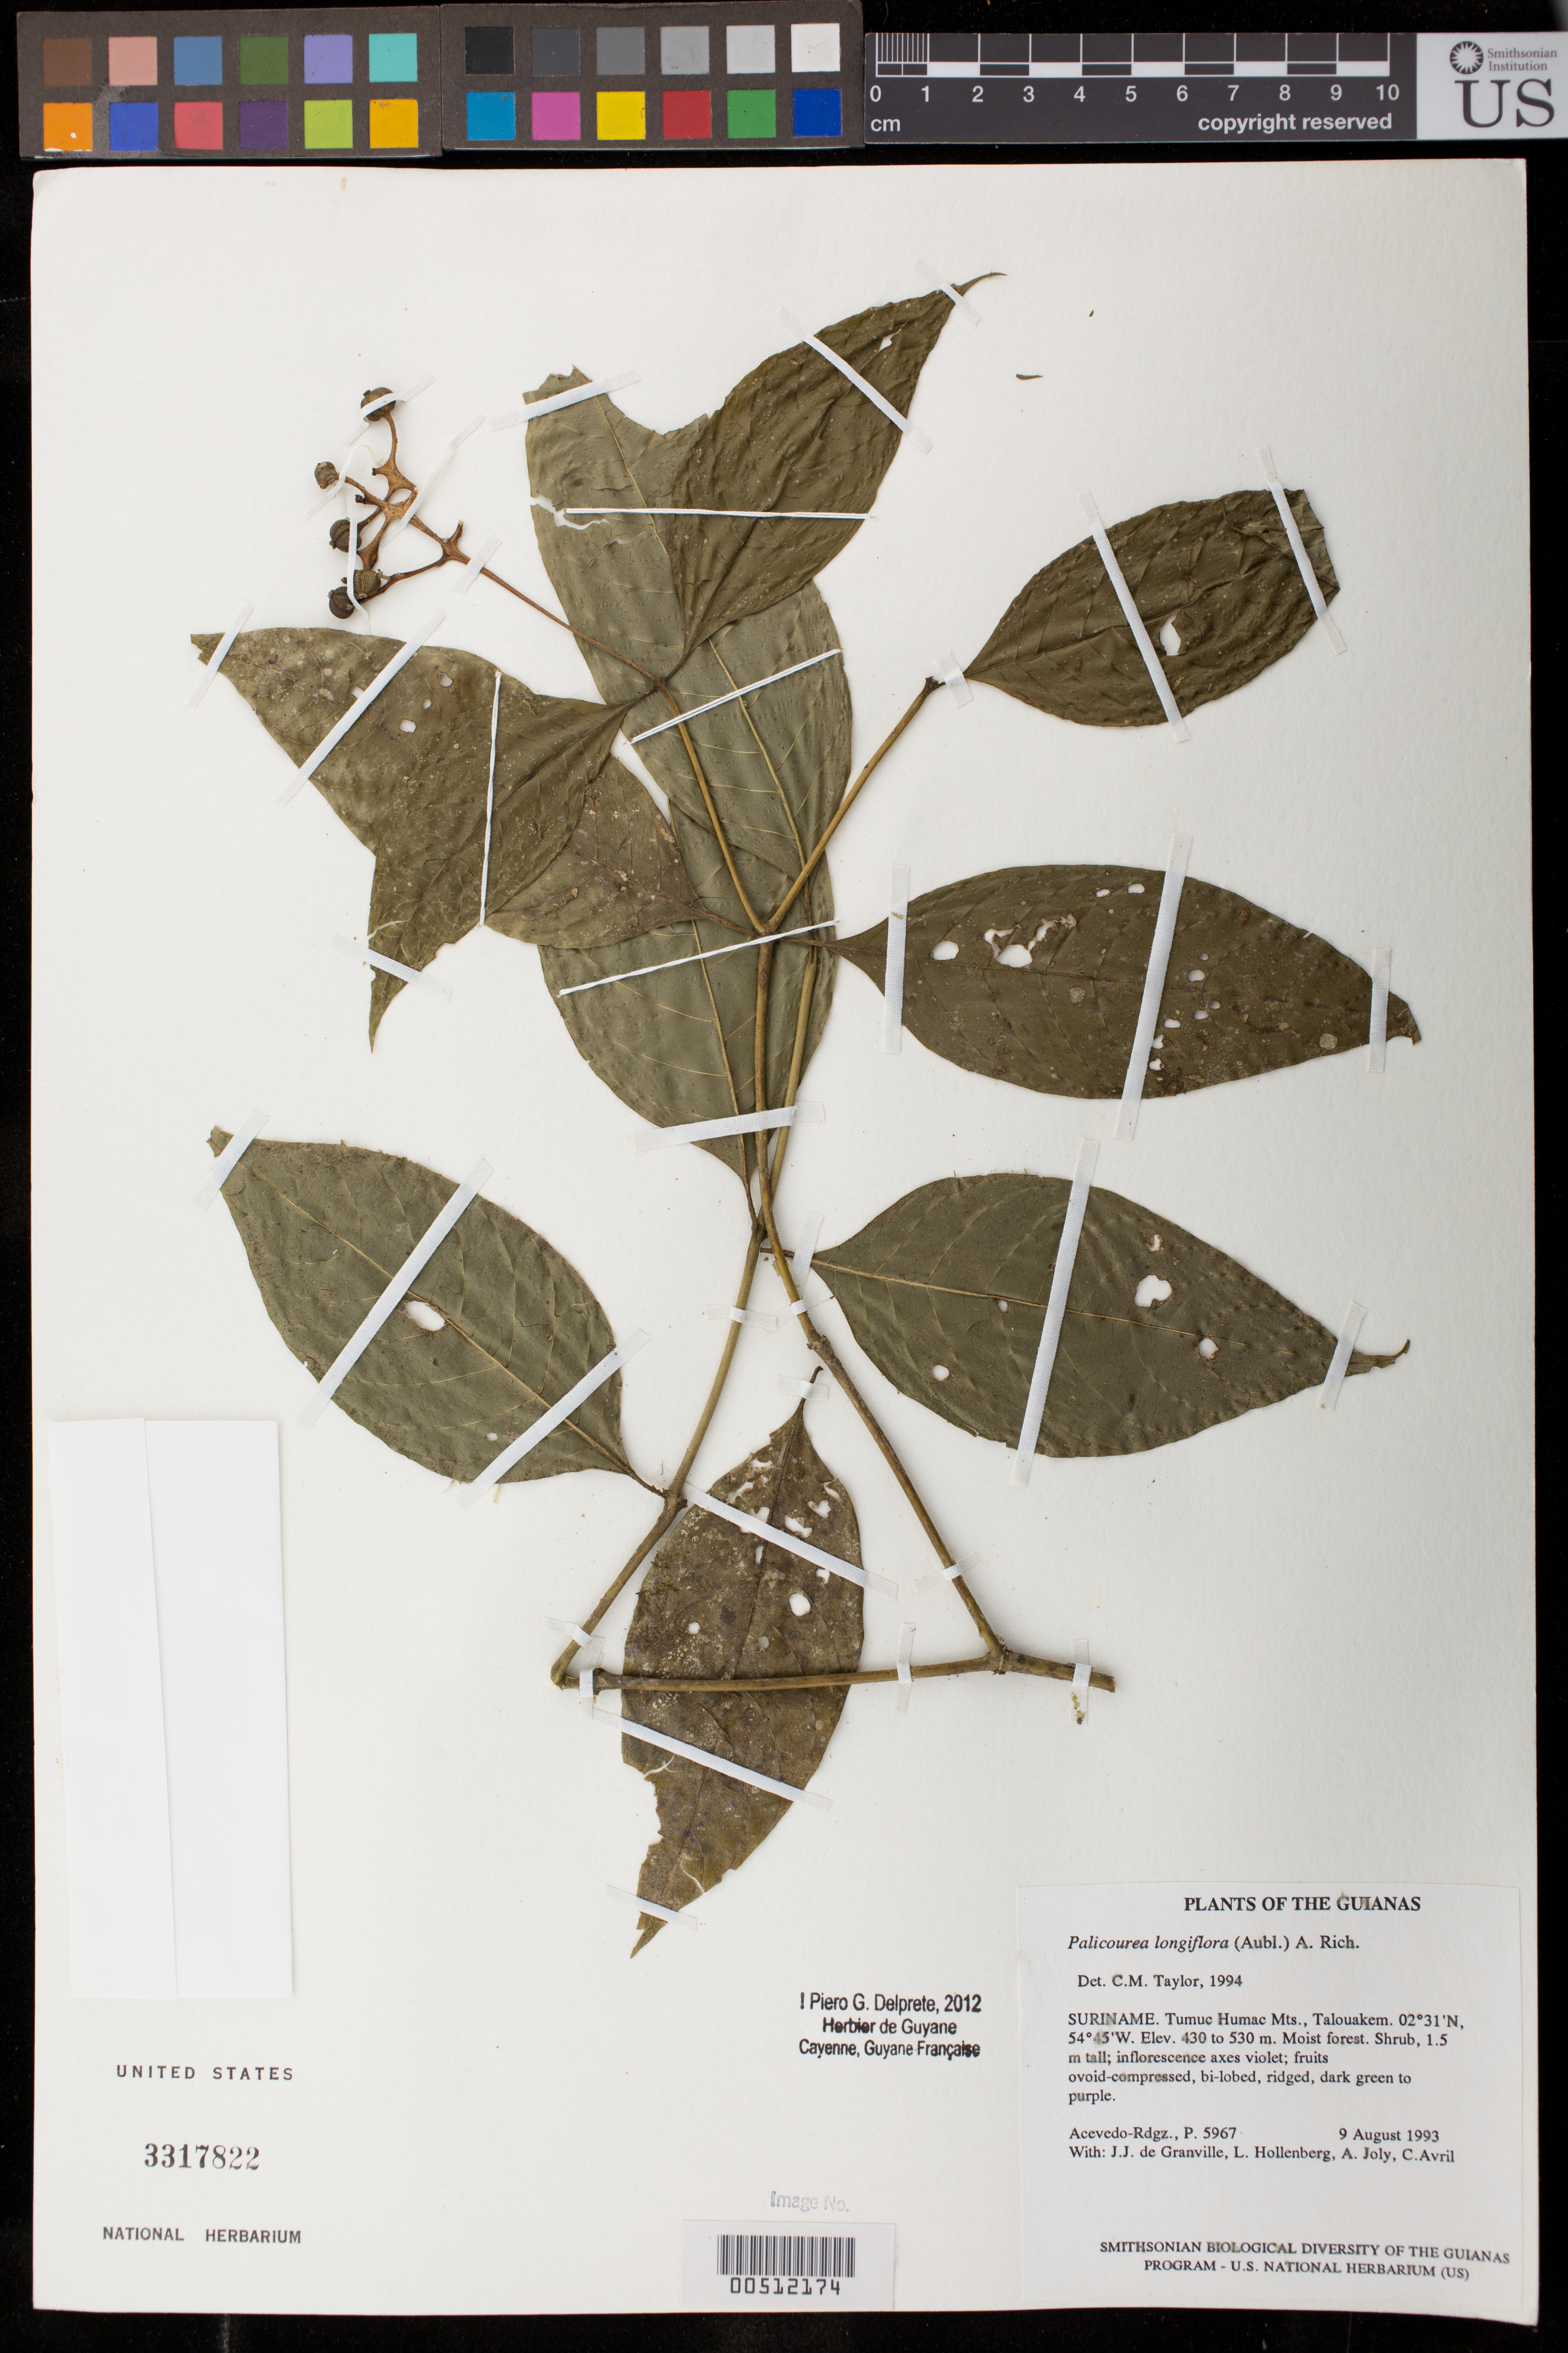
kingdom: Plantae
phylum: Tracheophyta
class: Magnoliopsida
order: Gentianales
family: Rubiaceae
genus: Palicourea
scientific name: Palicourea longiflora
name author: (Aubl.) A. Rich.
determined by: Taylor, Charlotte M.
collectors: P. Acevedo-Rodr., J.-J. de Granville, A. Joly & L. Hollenberg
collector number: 5967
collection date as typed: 09 Aug 1993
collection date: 1993-08-09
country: Suriname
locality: Tumuc Humac Mts., Talouakem.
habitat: Moist forest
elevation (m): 430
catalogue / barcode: US 3317822